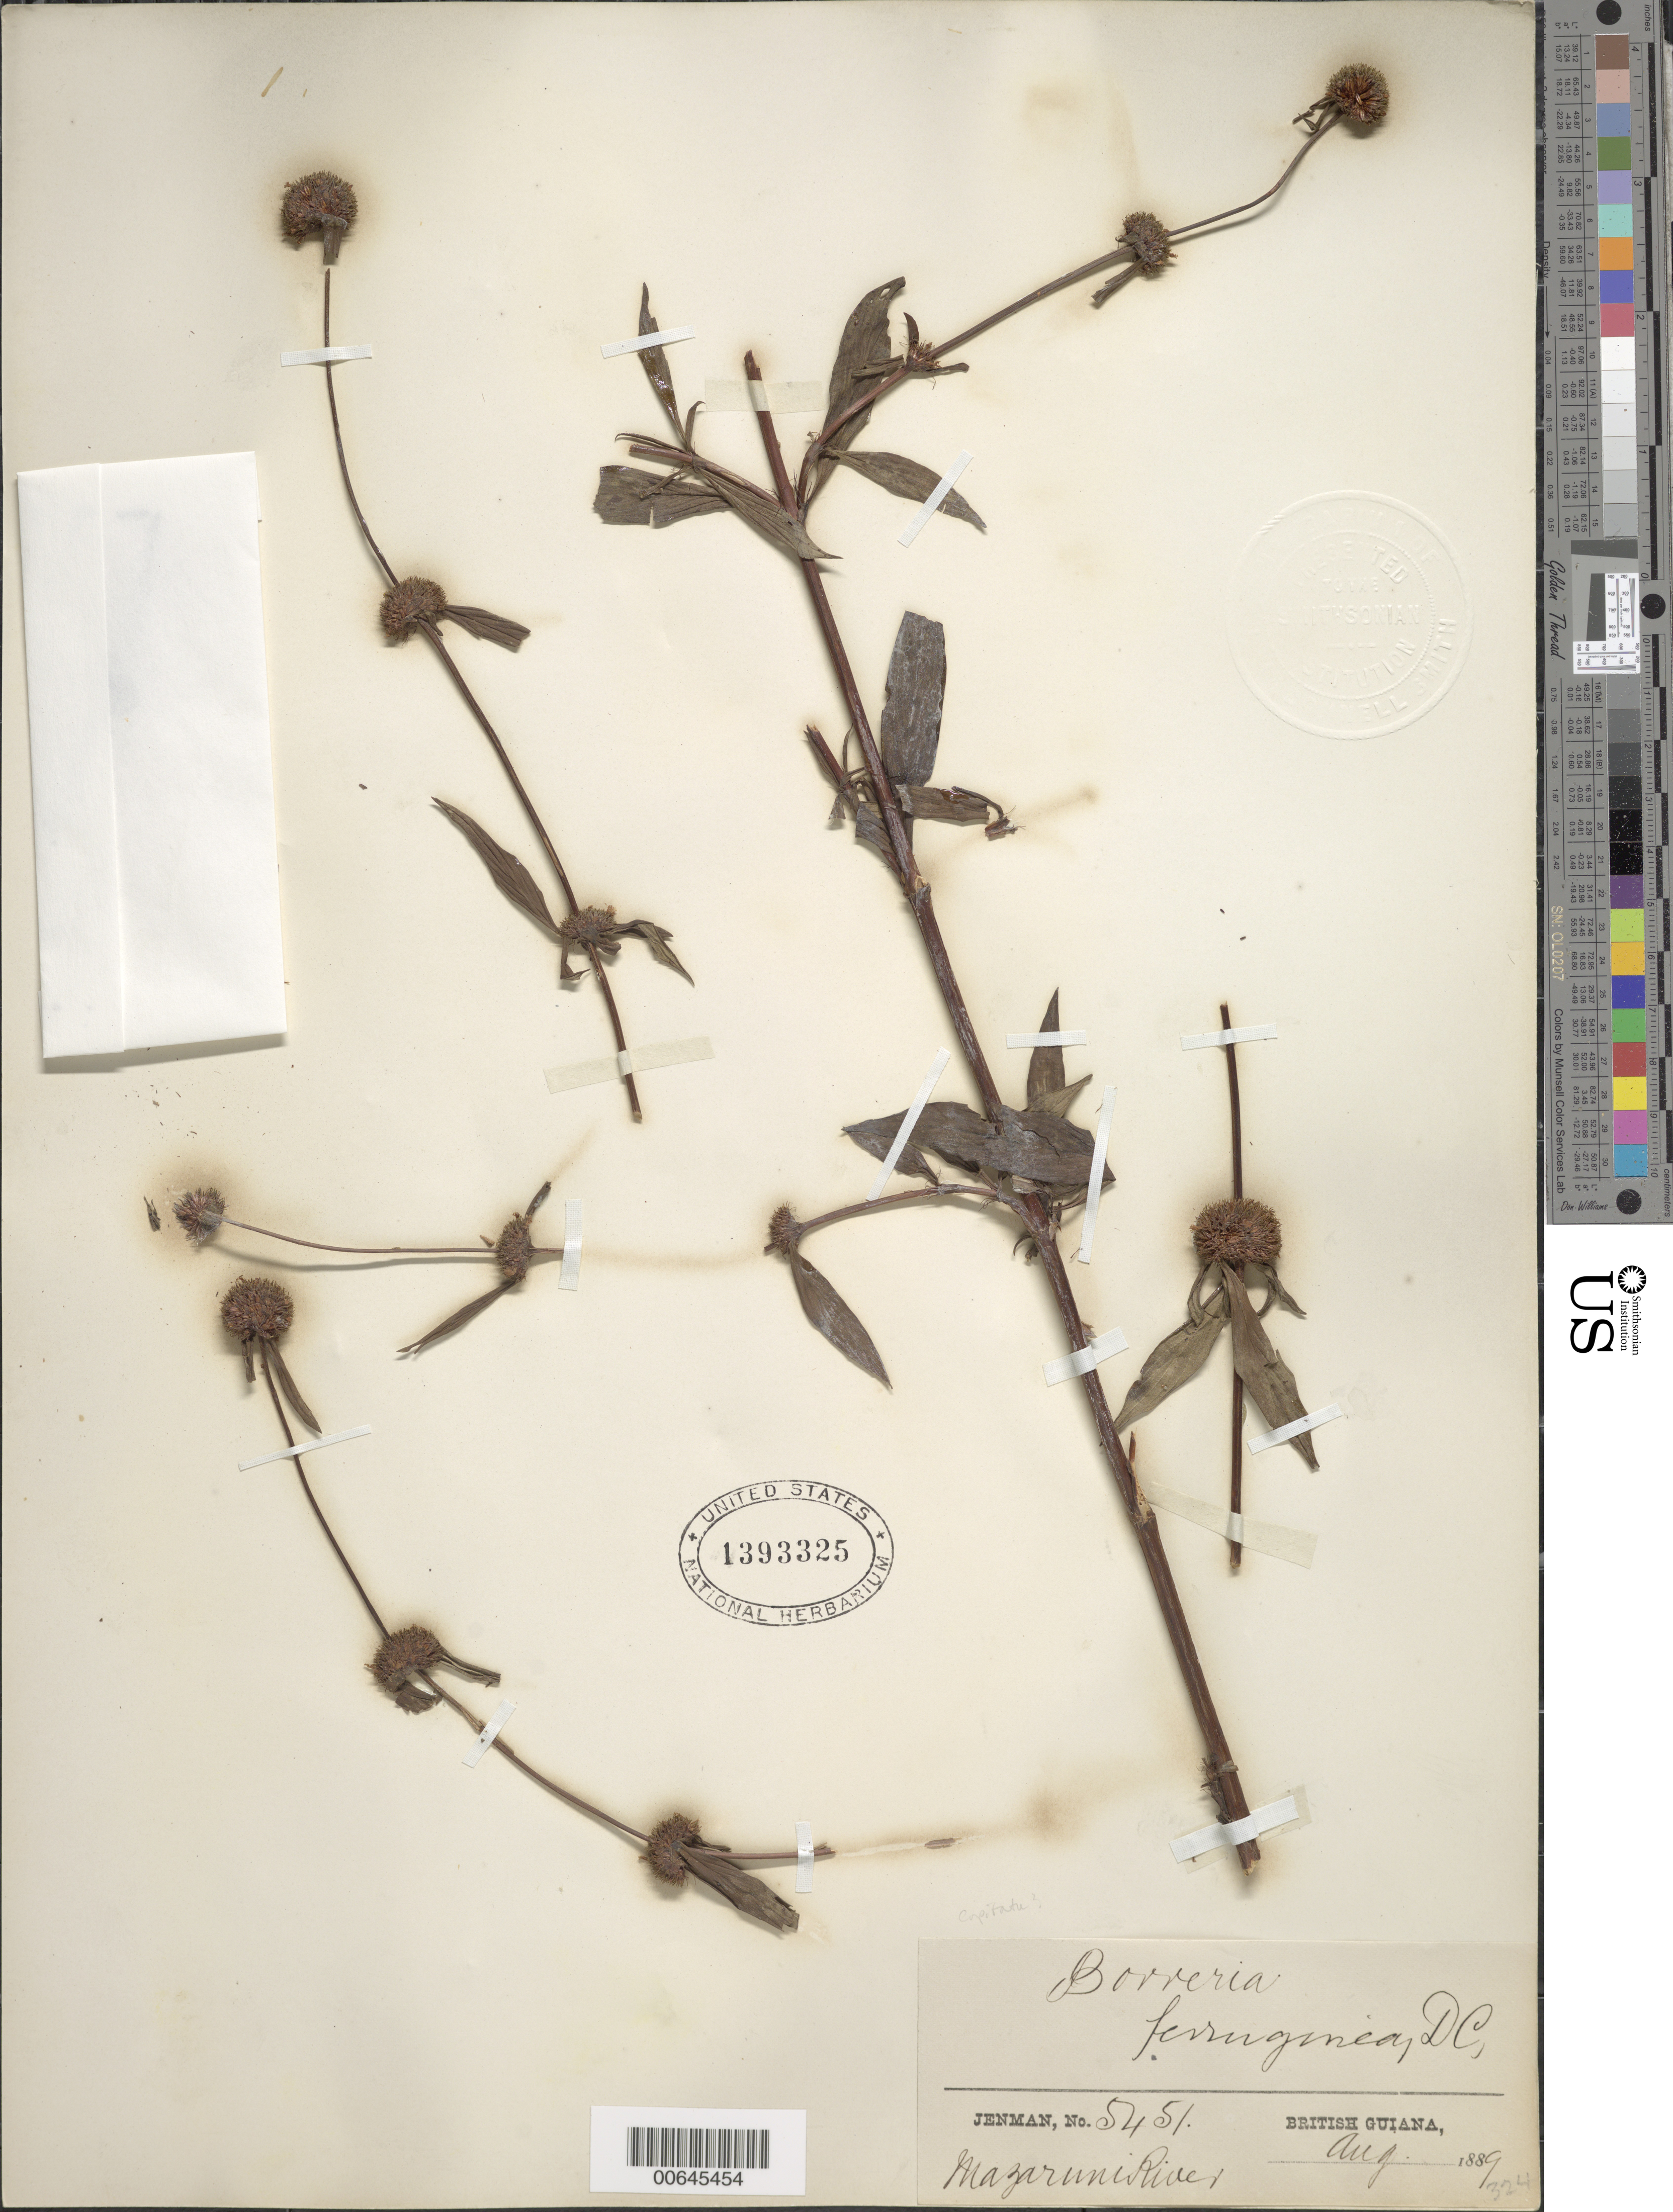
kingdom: Plantae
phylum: Tracheophyta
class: Magnoliopsida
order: Gentianales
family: Rubiaceae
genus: Borreria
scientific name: Borreria capitata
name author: (Ruiz & Pav.) DC.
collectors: G. S. Jenman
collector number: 5451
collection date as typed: August 1889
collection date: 1889-08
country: Guyana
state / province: Cuyuni-Mazaruni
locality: Mazaruni R.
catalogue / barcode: US 1393325